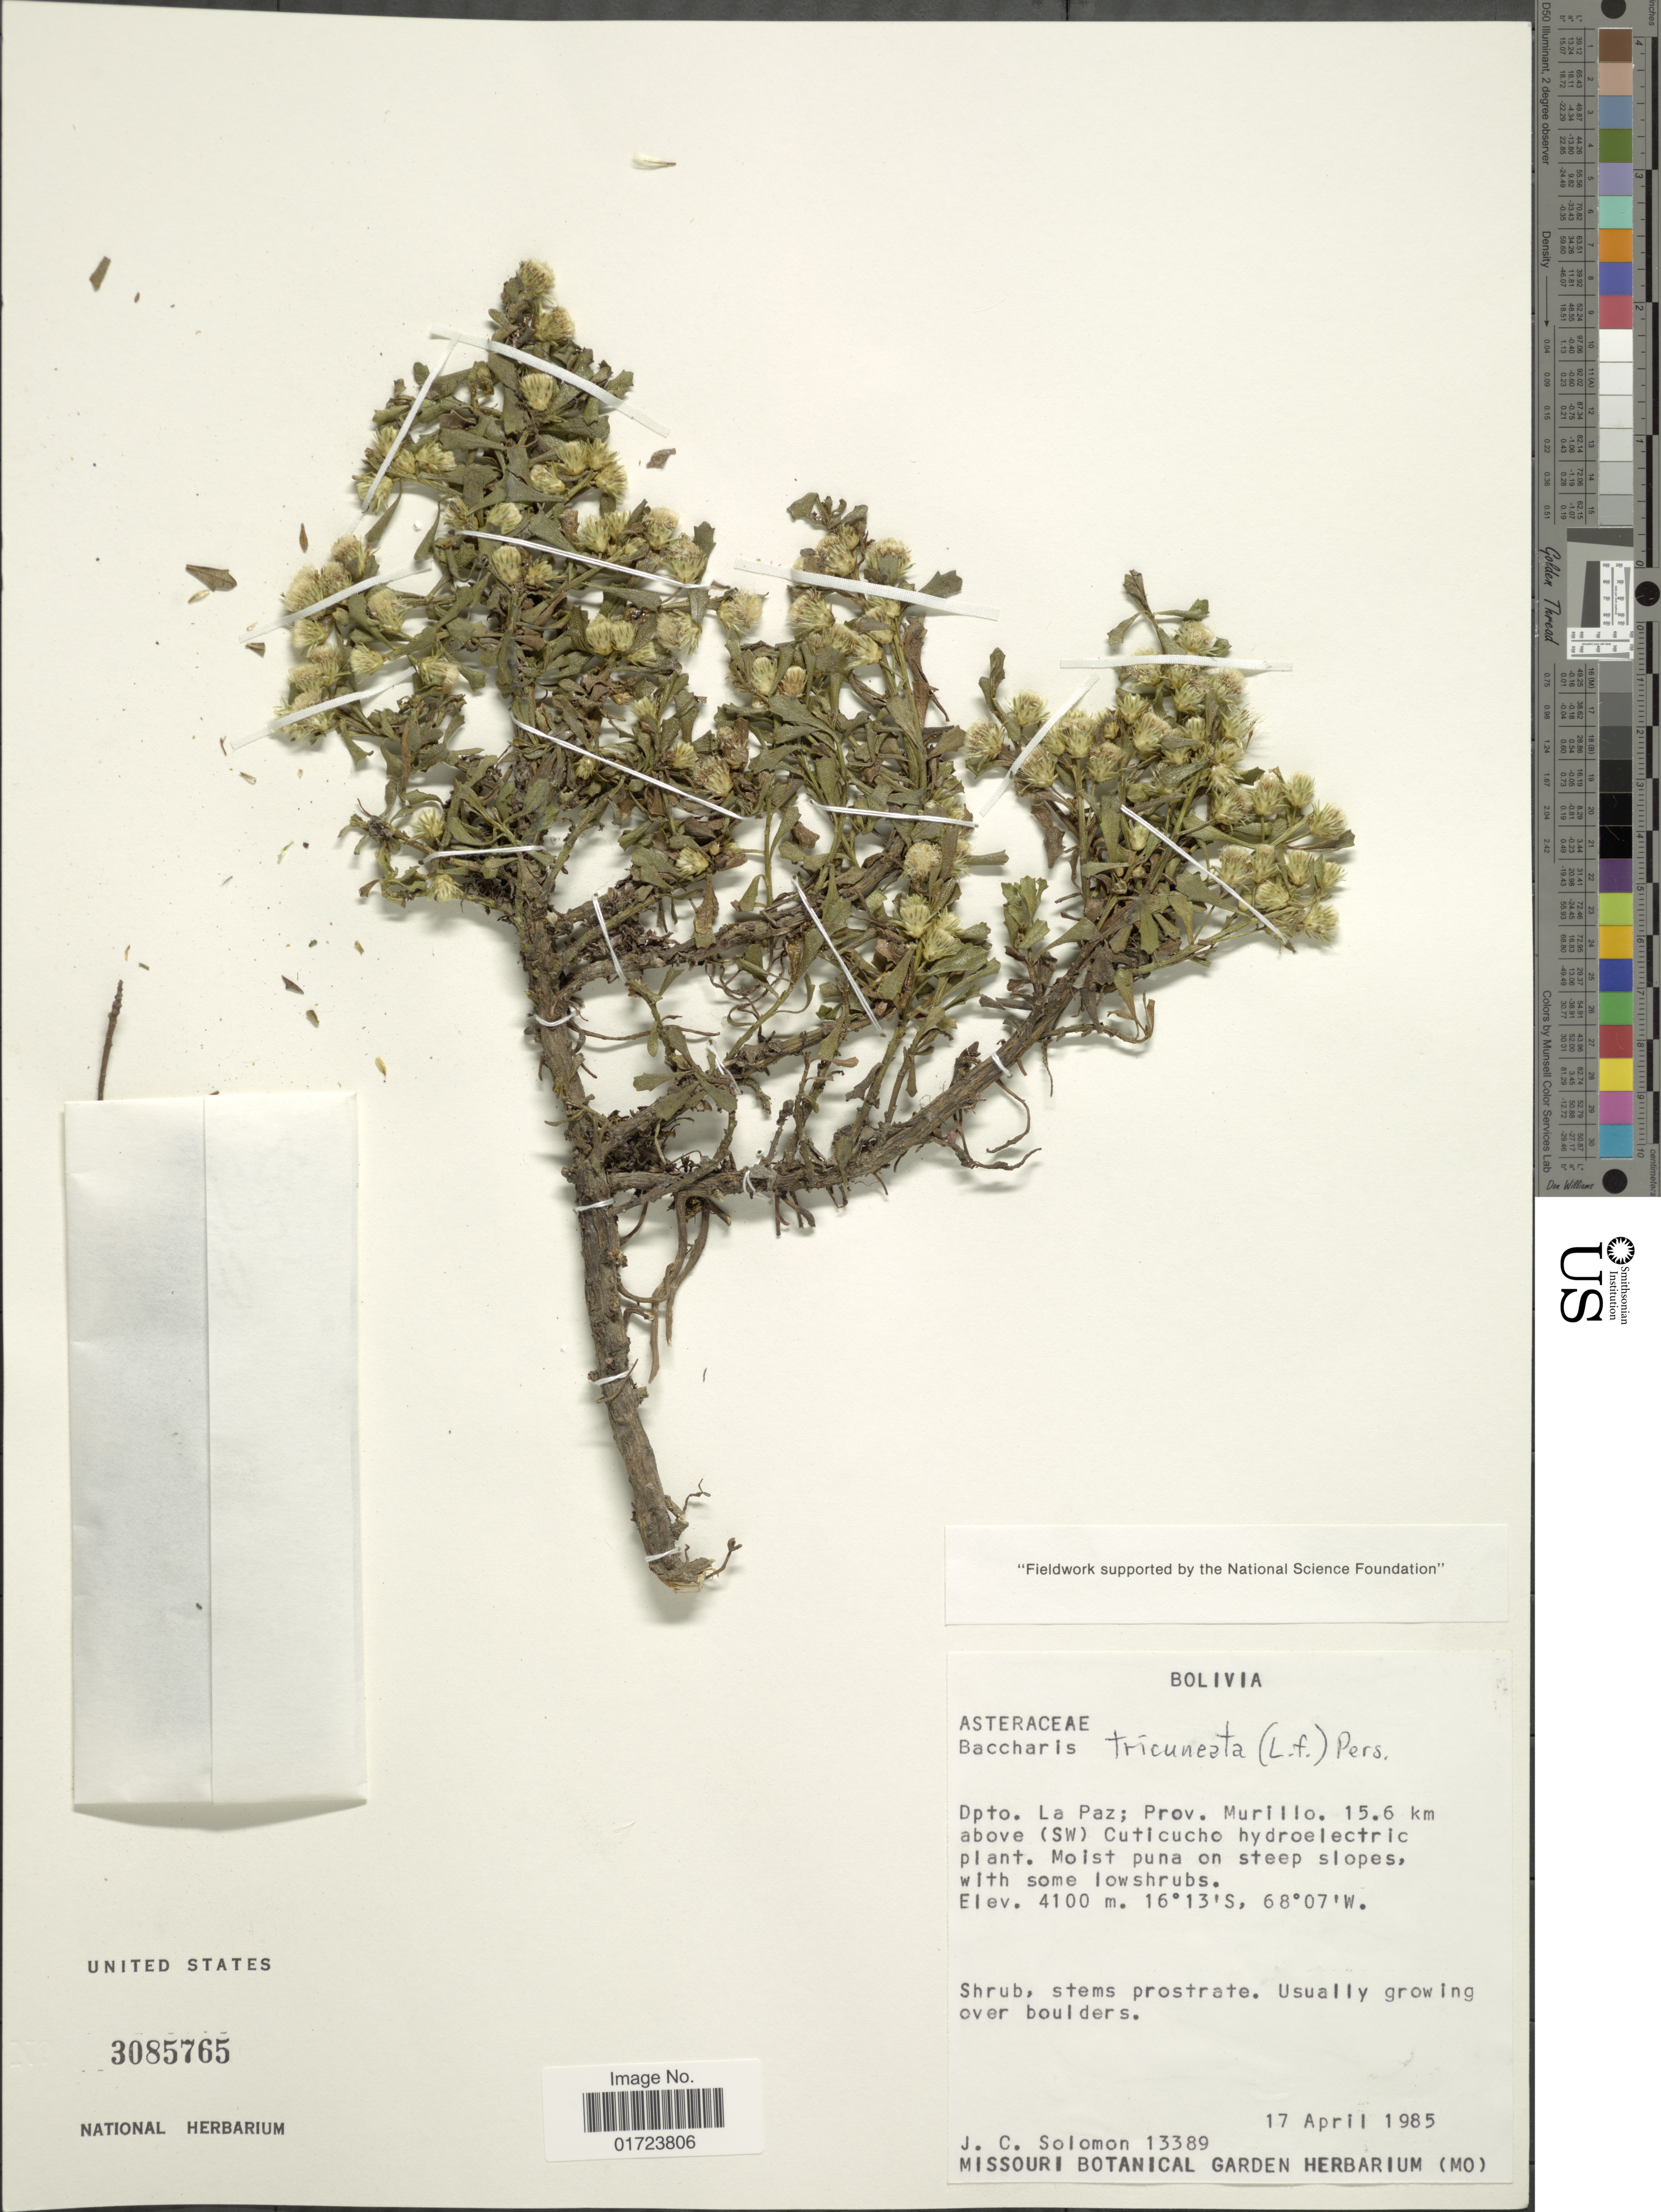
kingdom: Plantae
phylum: Tracheophyta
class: Magnoliopsida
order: Asterales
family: Asteraceae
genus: Baccharis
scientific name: Baccharis tricuneata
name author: (L. f.) Pers.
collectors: J. C. Solomon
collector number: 13389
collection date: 1985-04-17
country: Bolivia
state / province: La Paz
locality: Dpto. La Paz; Prov. Murillo, 15.6 km above (SW) Cuticucho hydroelectric plant.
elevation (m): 4100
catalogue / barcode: US 3085765